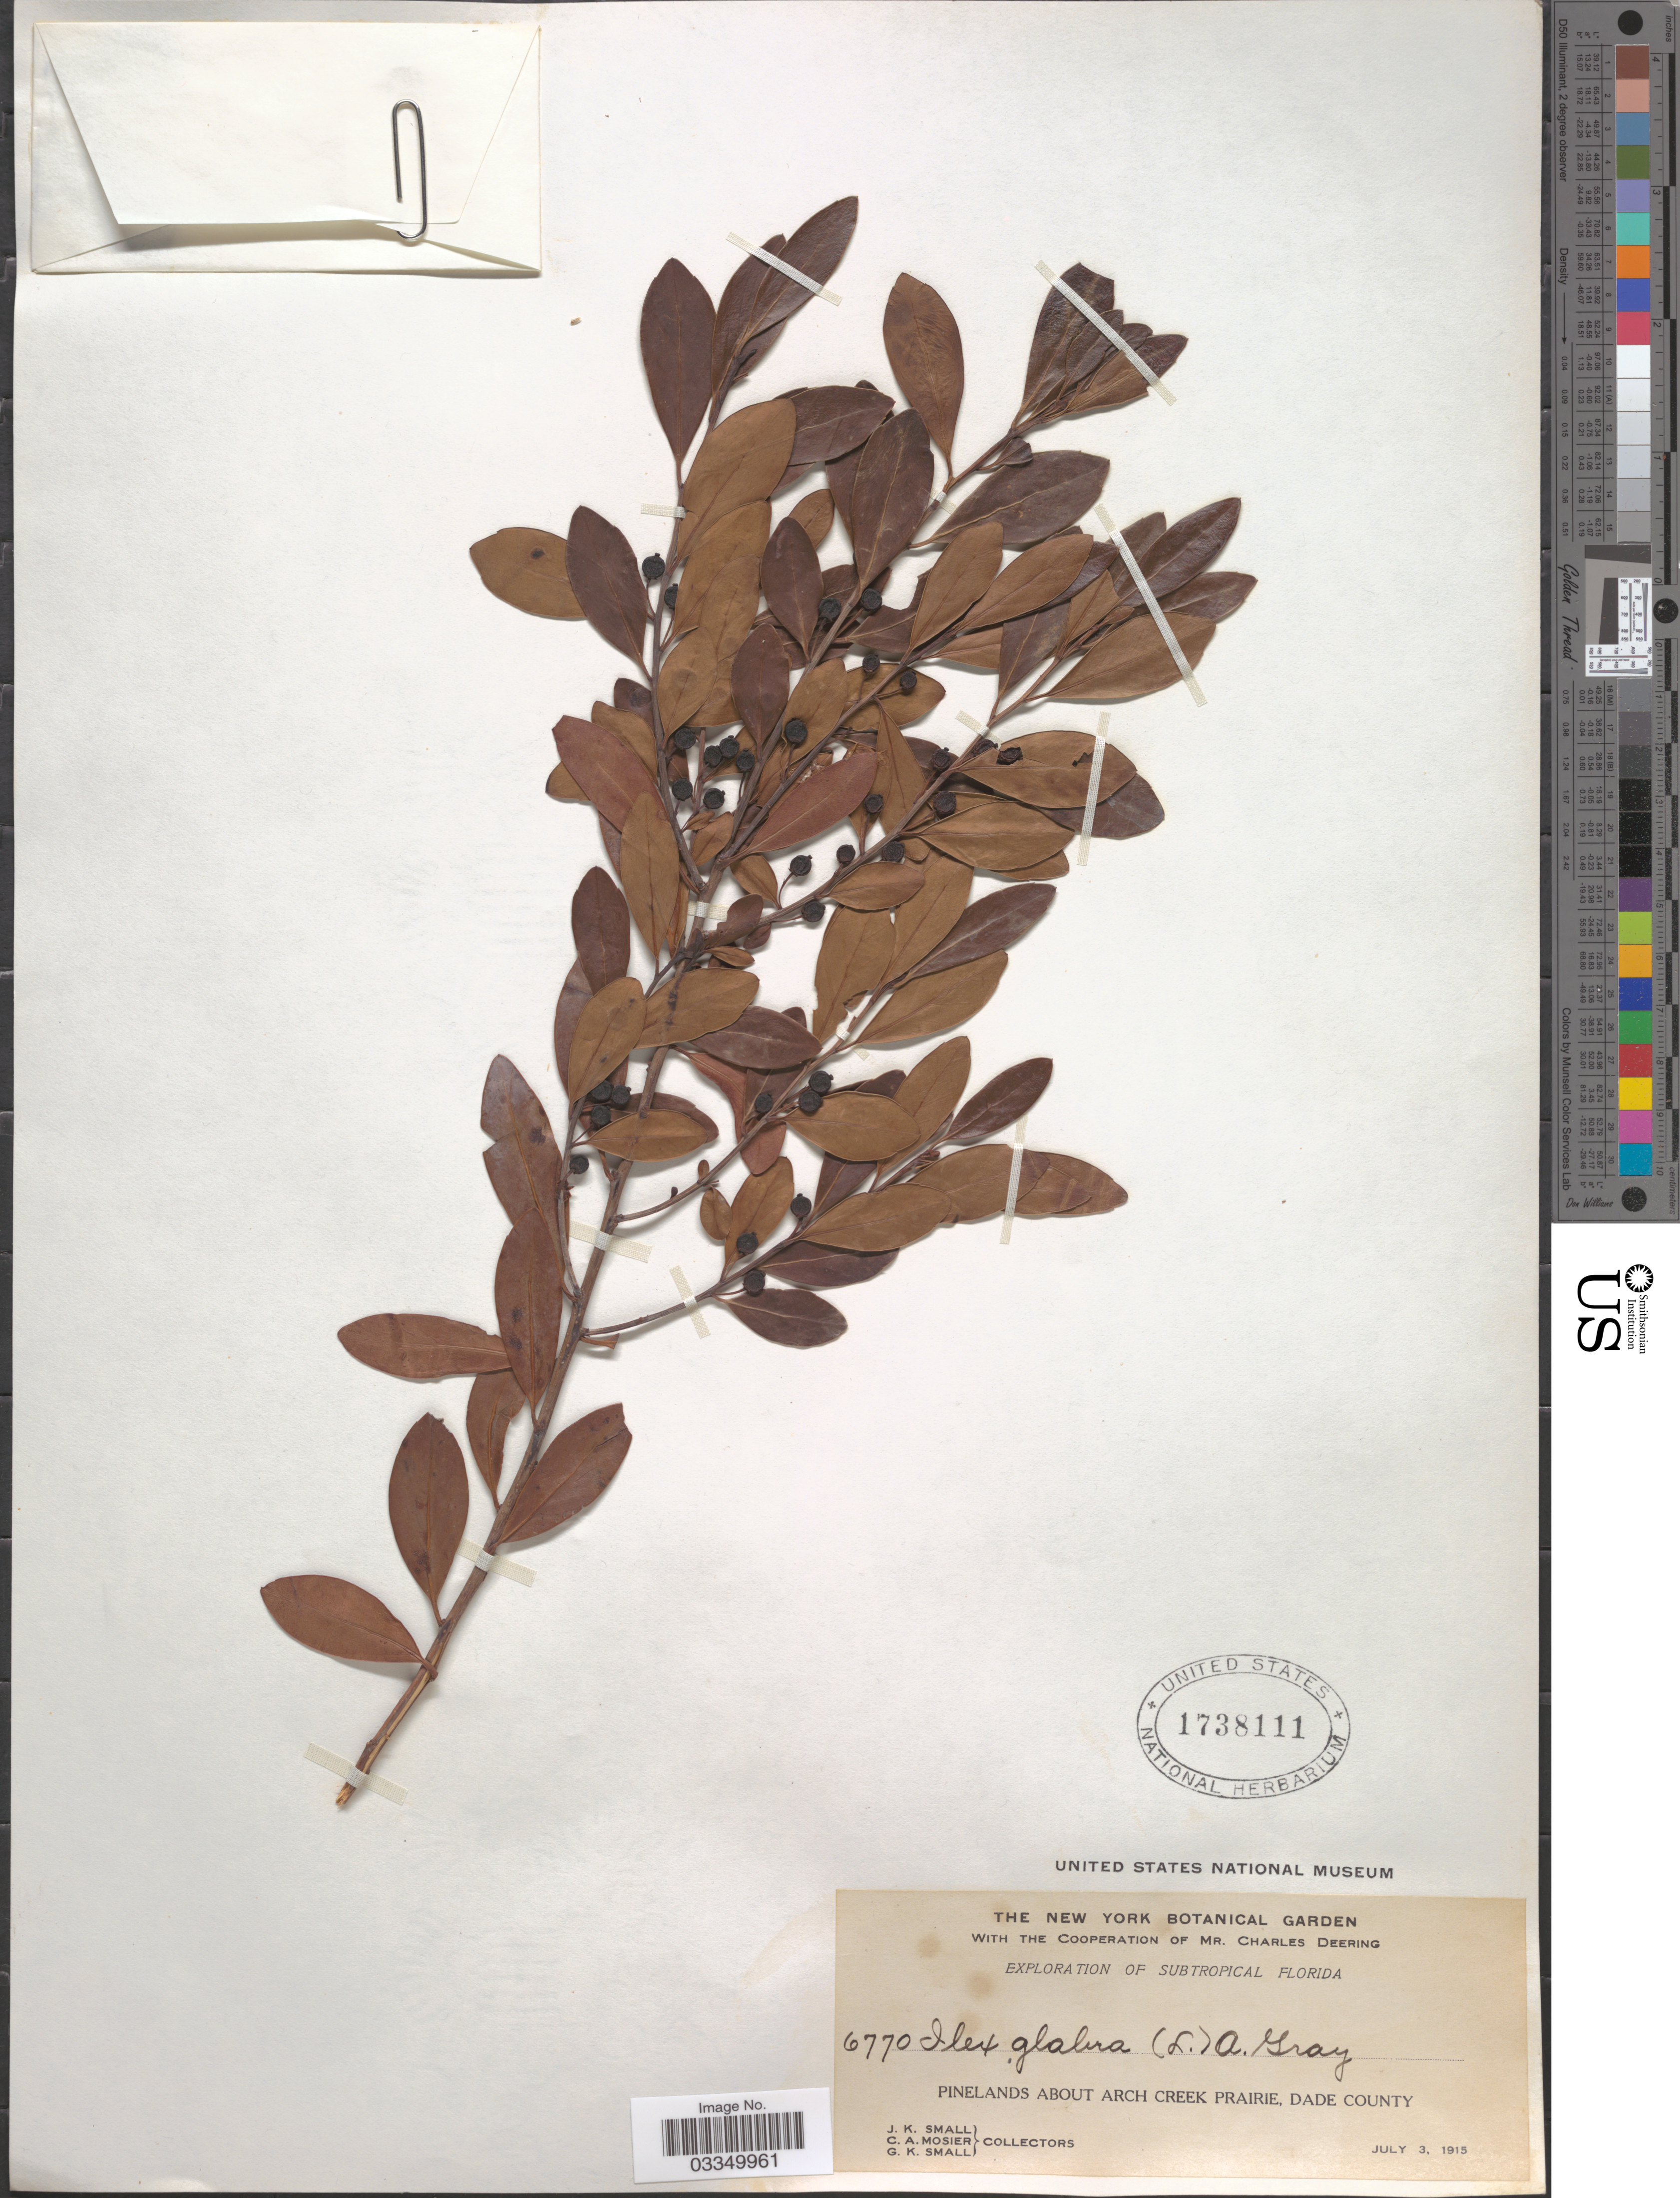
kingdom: Plantae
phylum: Tracheophyta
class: Magnoliopsida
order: Aquifoliales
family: Aquifoliaceae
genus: Ilex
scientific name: Ilex glabra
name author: (L.) A. Gray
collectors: J. K. Small, C. A. Mosier & G. K. Small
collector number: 6770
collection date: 1915-07-03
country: United States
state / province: Florida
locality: Subtropical Florida. Pinelands about Arch Creek Prairie, Dade County.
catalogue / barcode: US 1738111